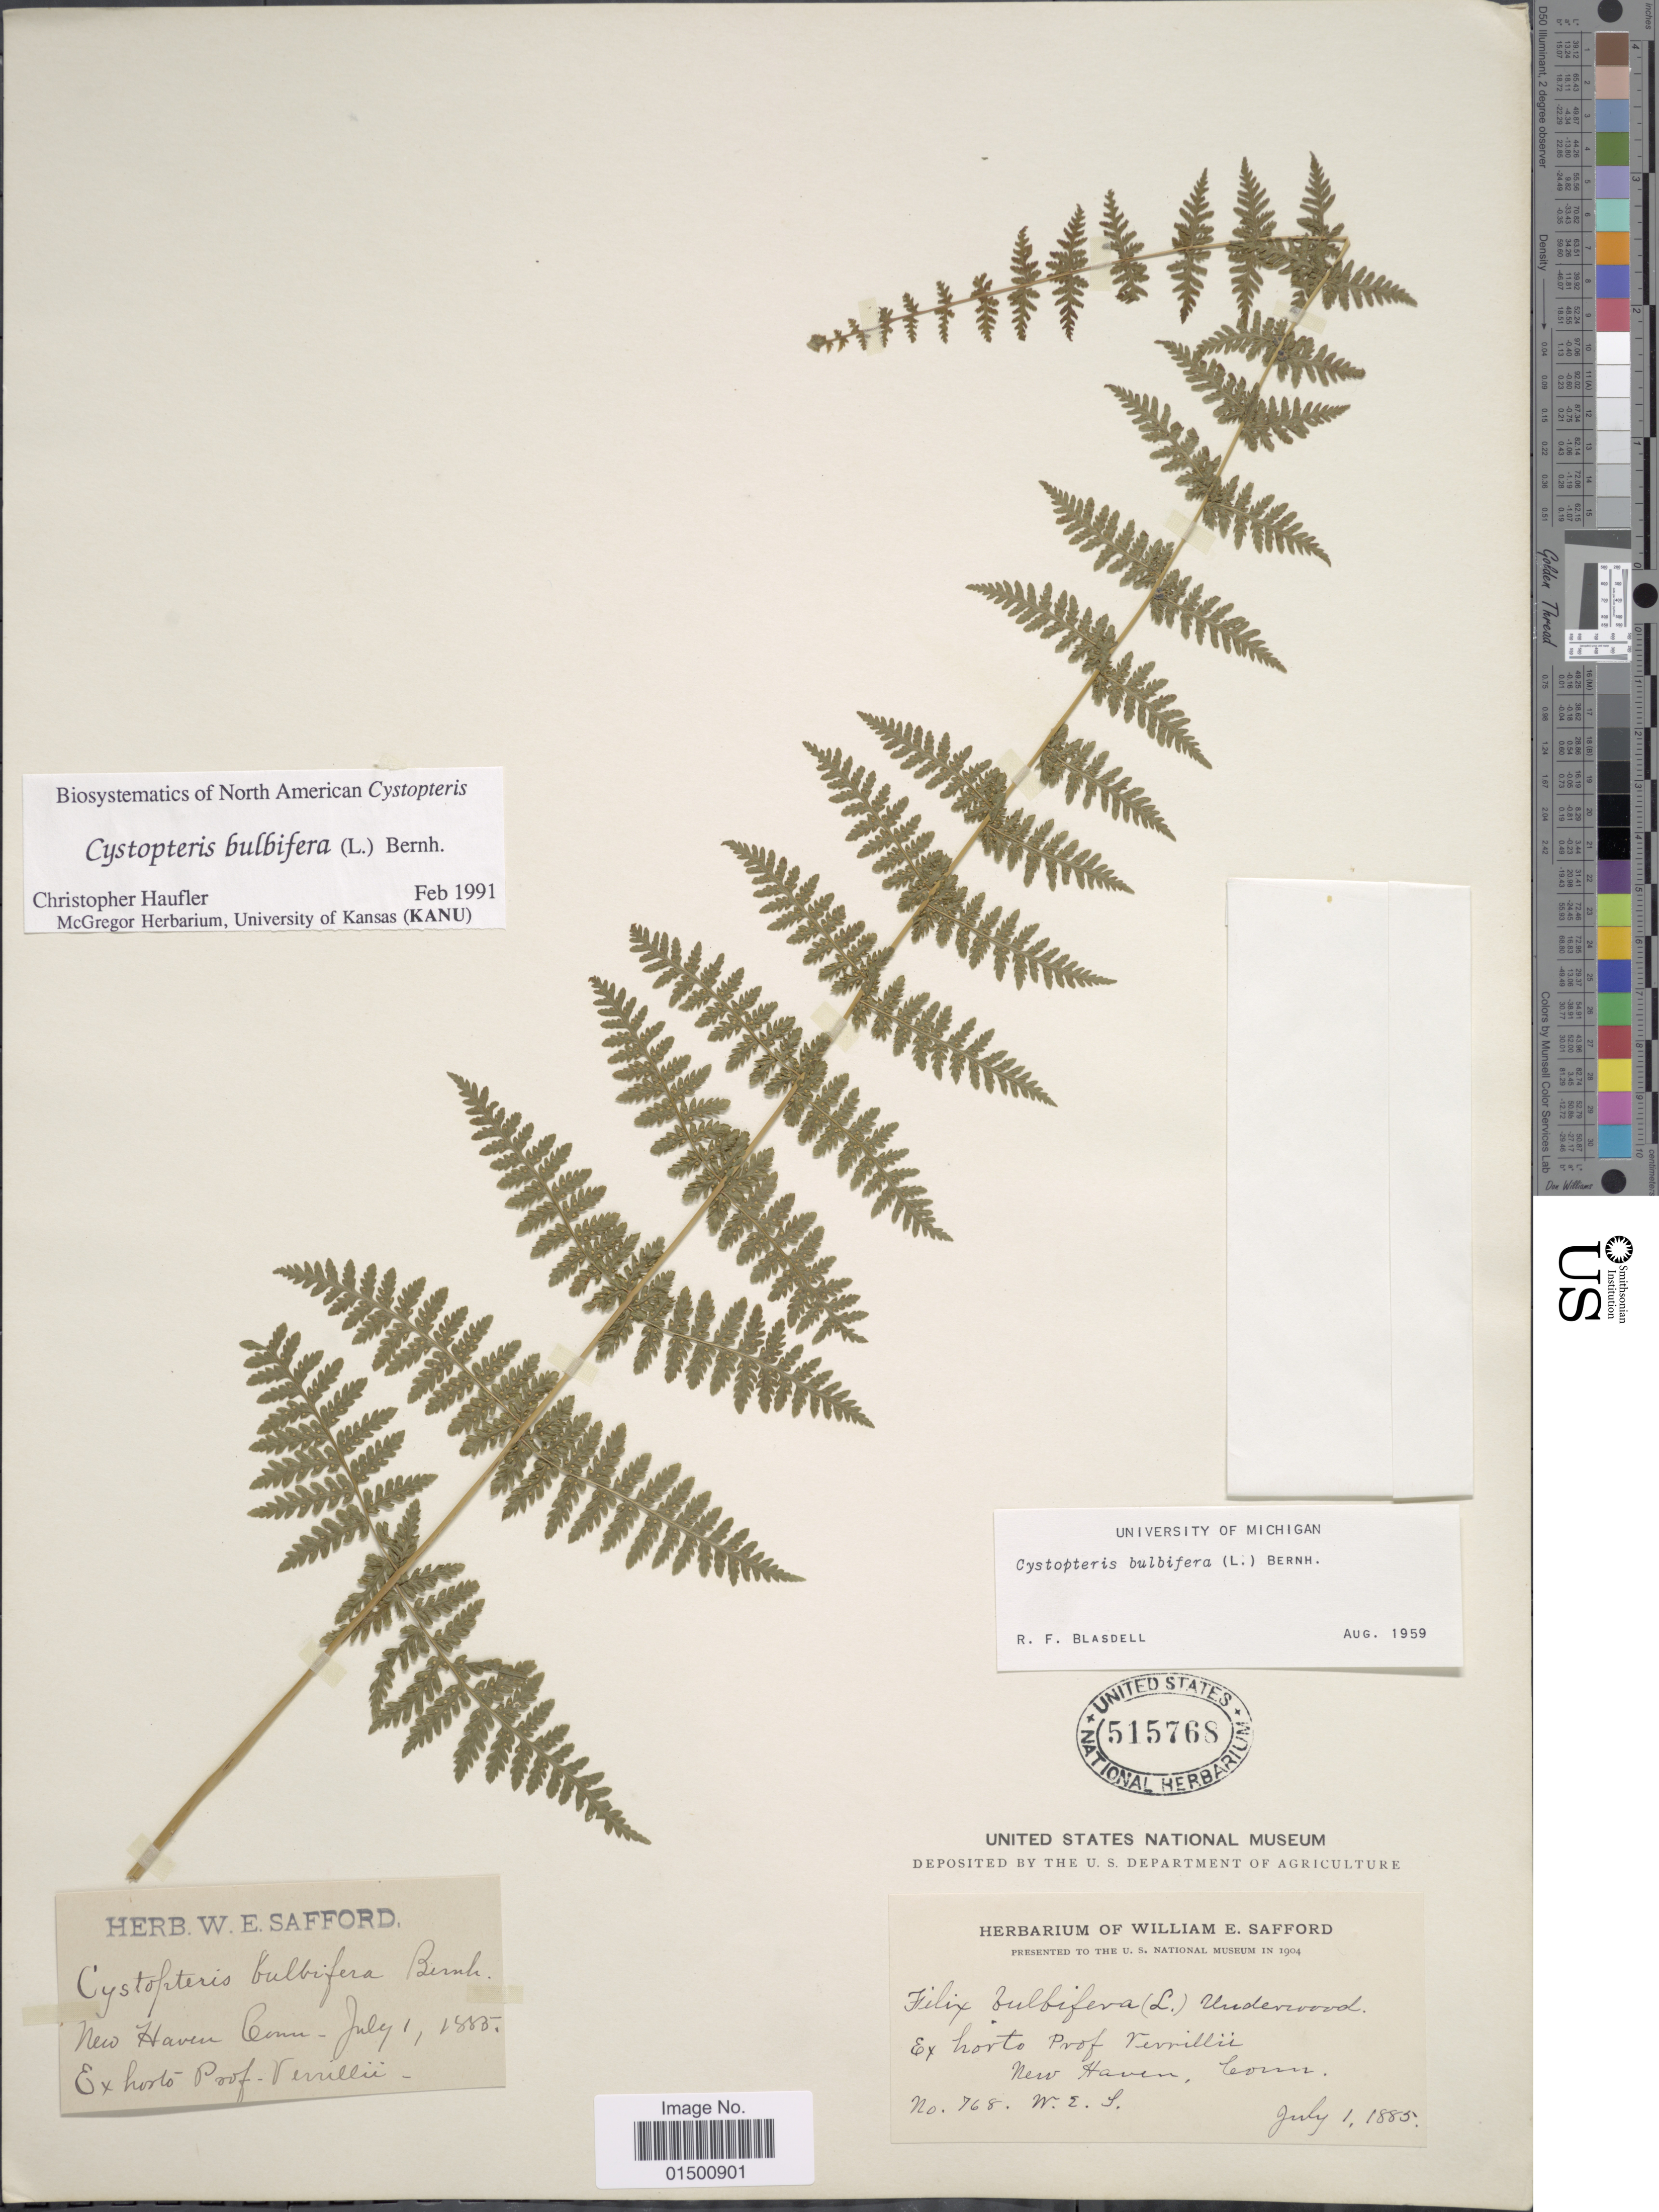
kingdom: Plantae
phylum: Tracheophyta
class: Polypodiopsida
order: Polypodiales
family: Cystopteridaceae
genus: Cystopteris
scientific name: Cystopteris bulbifera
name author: (L.) Bernh.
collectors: W. E. Safford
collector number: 768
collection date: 1885-07-01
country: United States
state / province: Connecticut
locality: New Haven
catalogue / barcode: US 515768